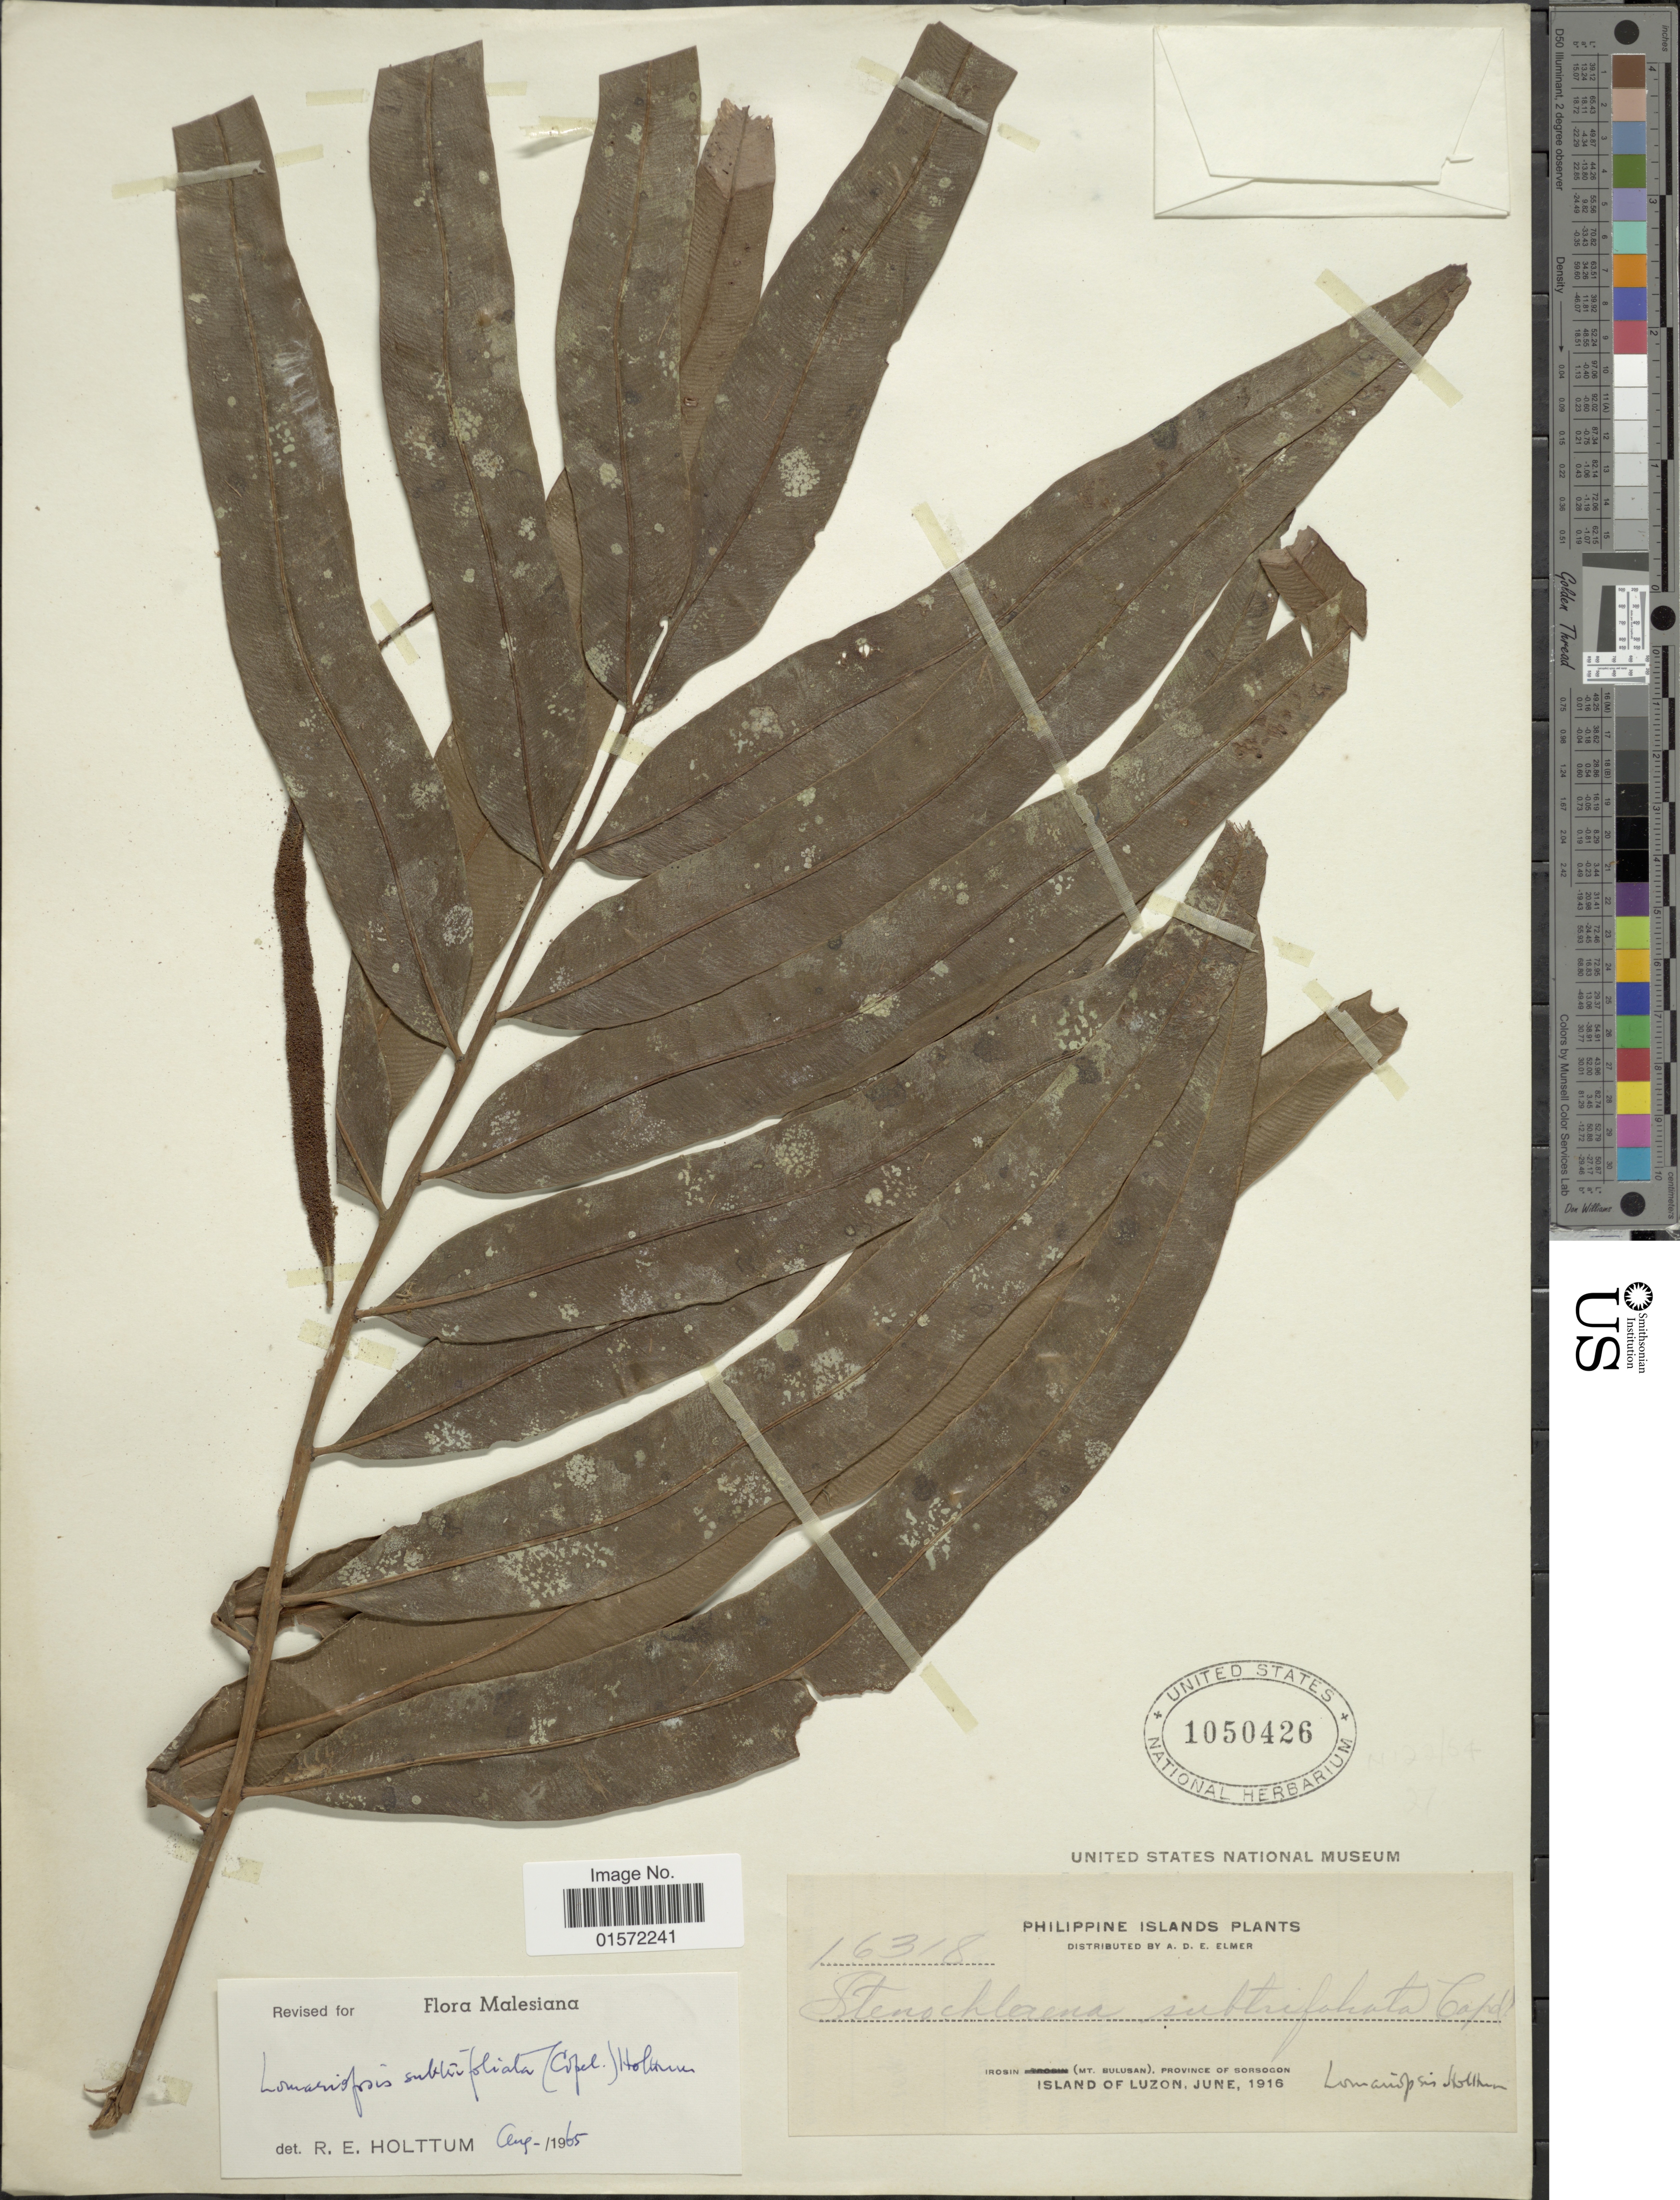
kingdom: Plantae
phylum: Tracheophyta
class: Polypodiopsida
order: Polypodiales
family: Lomariopsidaceae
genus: Lomariopsis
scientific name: Lomariopsis subtrifoliata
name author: (Colla)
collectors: A. D. E. Elmer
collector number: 16318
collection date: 1916-06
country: Philippines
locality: Philippine Islands Plants, Irosin (Mt. Bulusan), Province of Sorsogon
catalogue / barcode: US 1050426